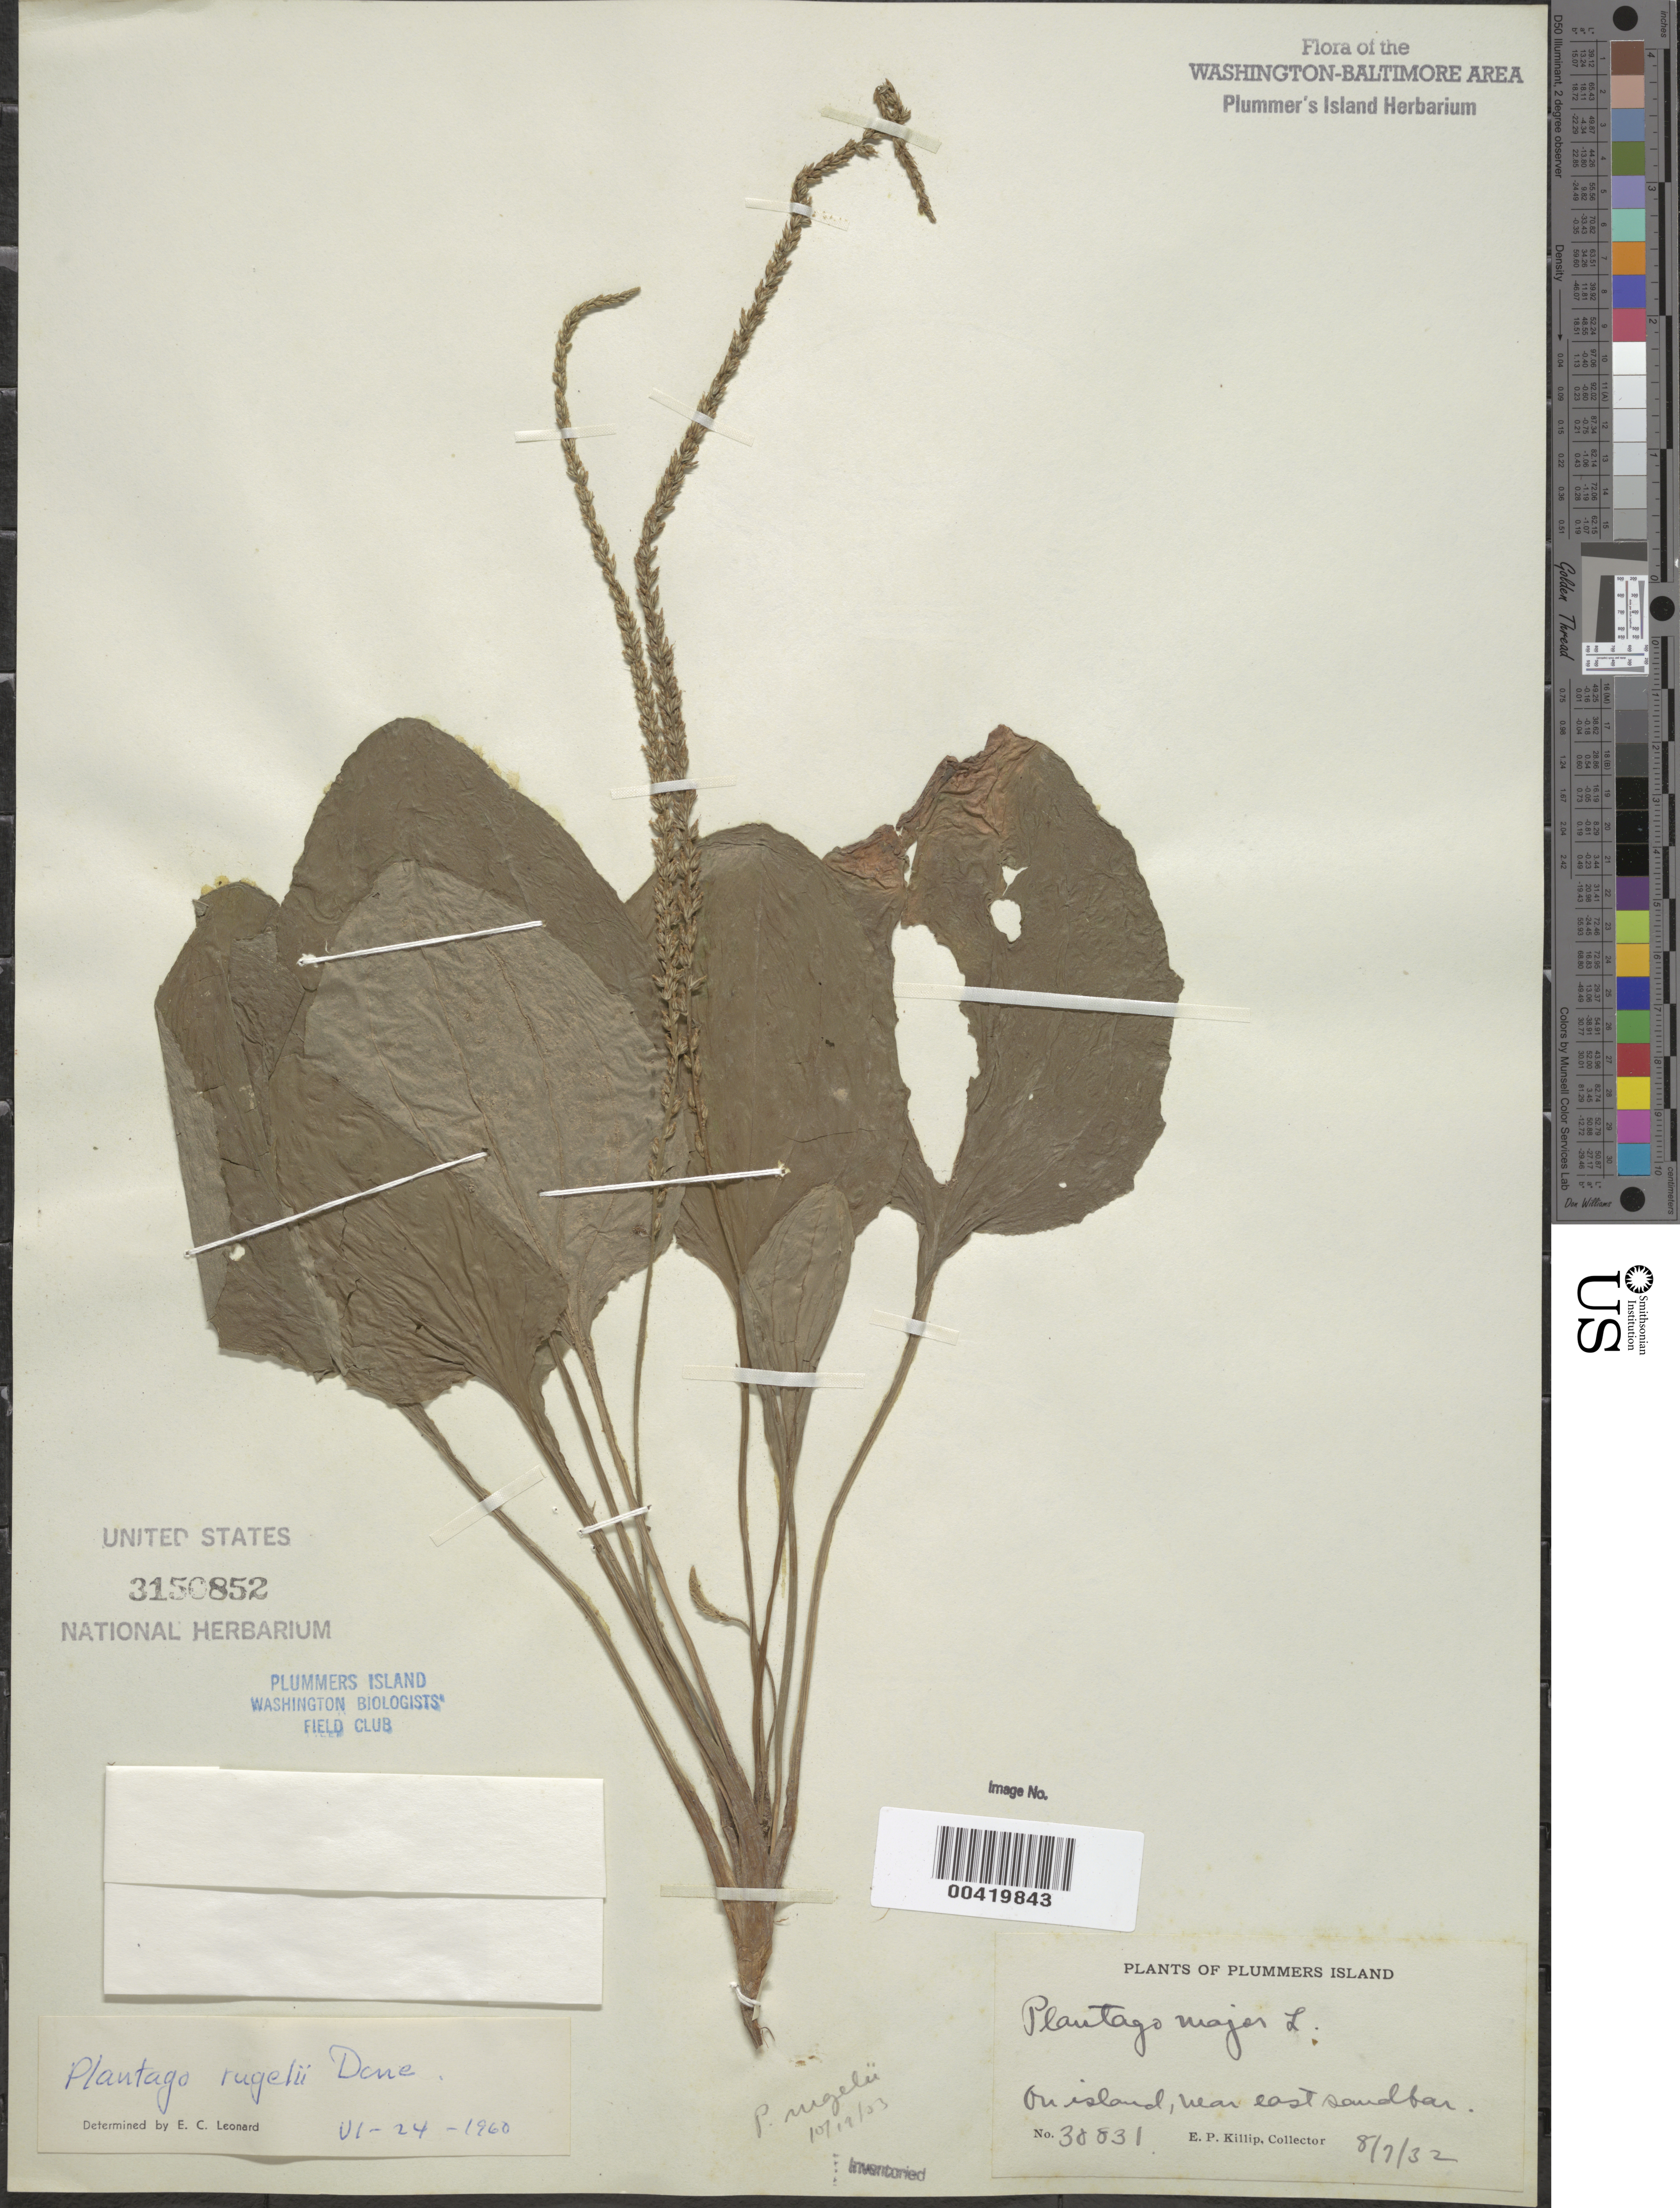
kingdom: Plantae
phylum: Tracheophyta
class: Magnoliopsida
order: Lamiales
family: Plantaginaceae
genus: Plantago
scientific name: Plantago rugelii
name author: Decne.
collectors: E. P. Killip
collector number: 38831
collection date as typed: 07 Aug 1932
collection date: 1932-08-07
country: United States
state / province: Maryland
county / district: Montgomery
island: Plummers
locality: Plummer's Island; near east sandbar C. & O. Canal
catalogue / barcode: US 3150852